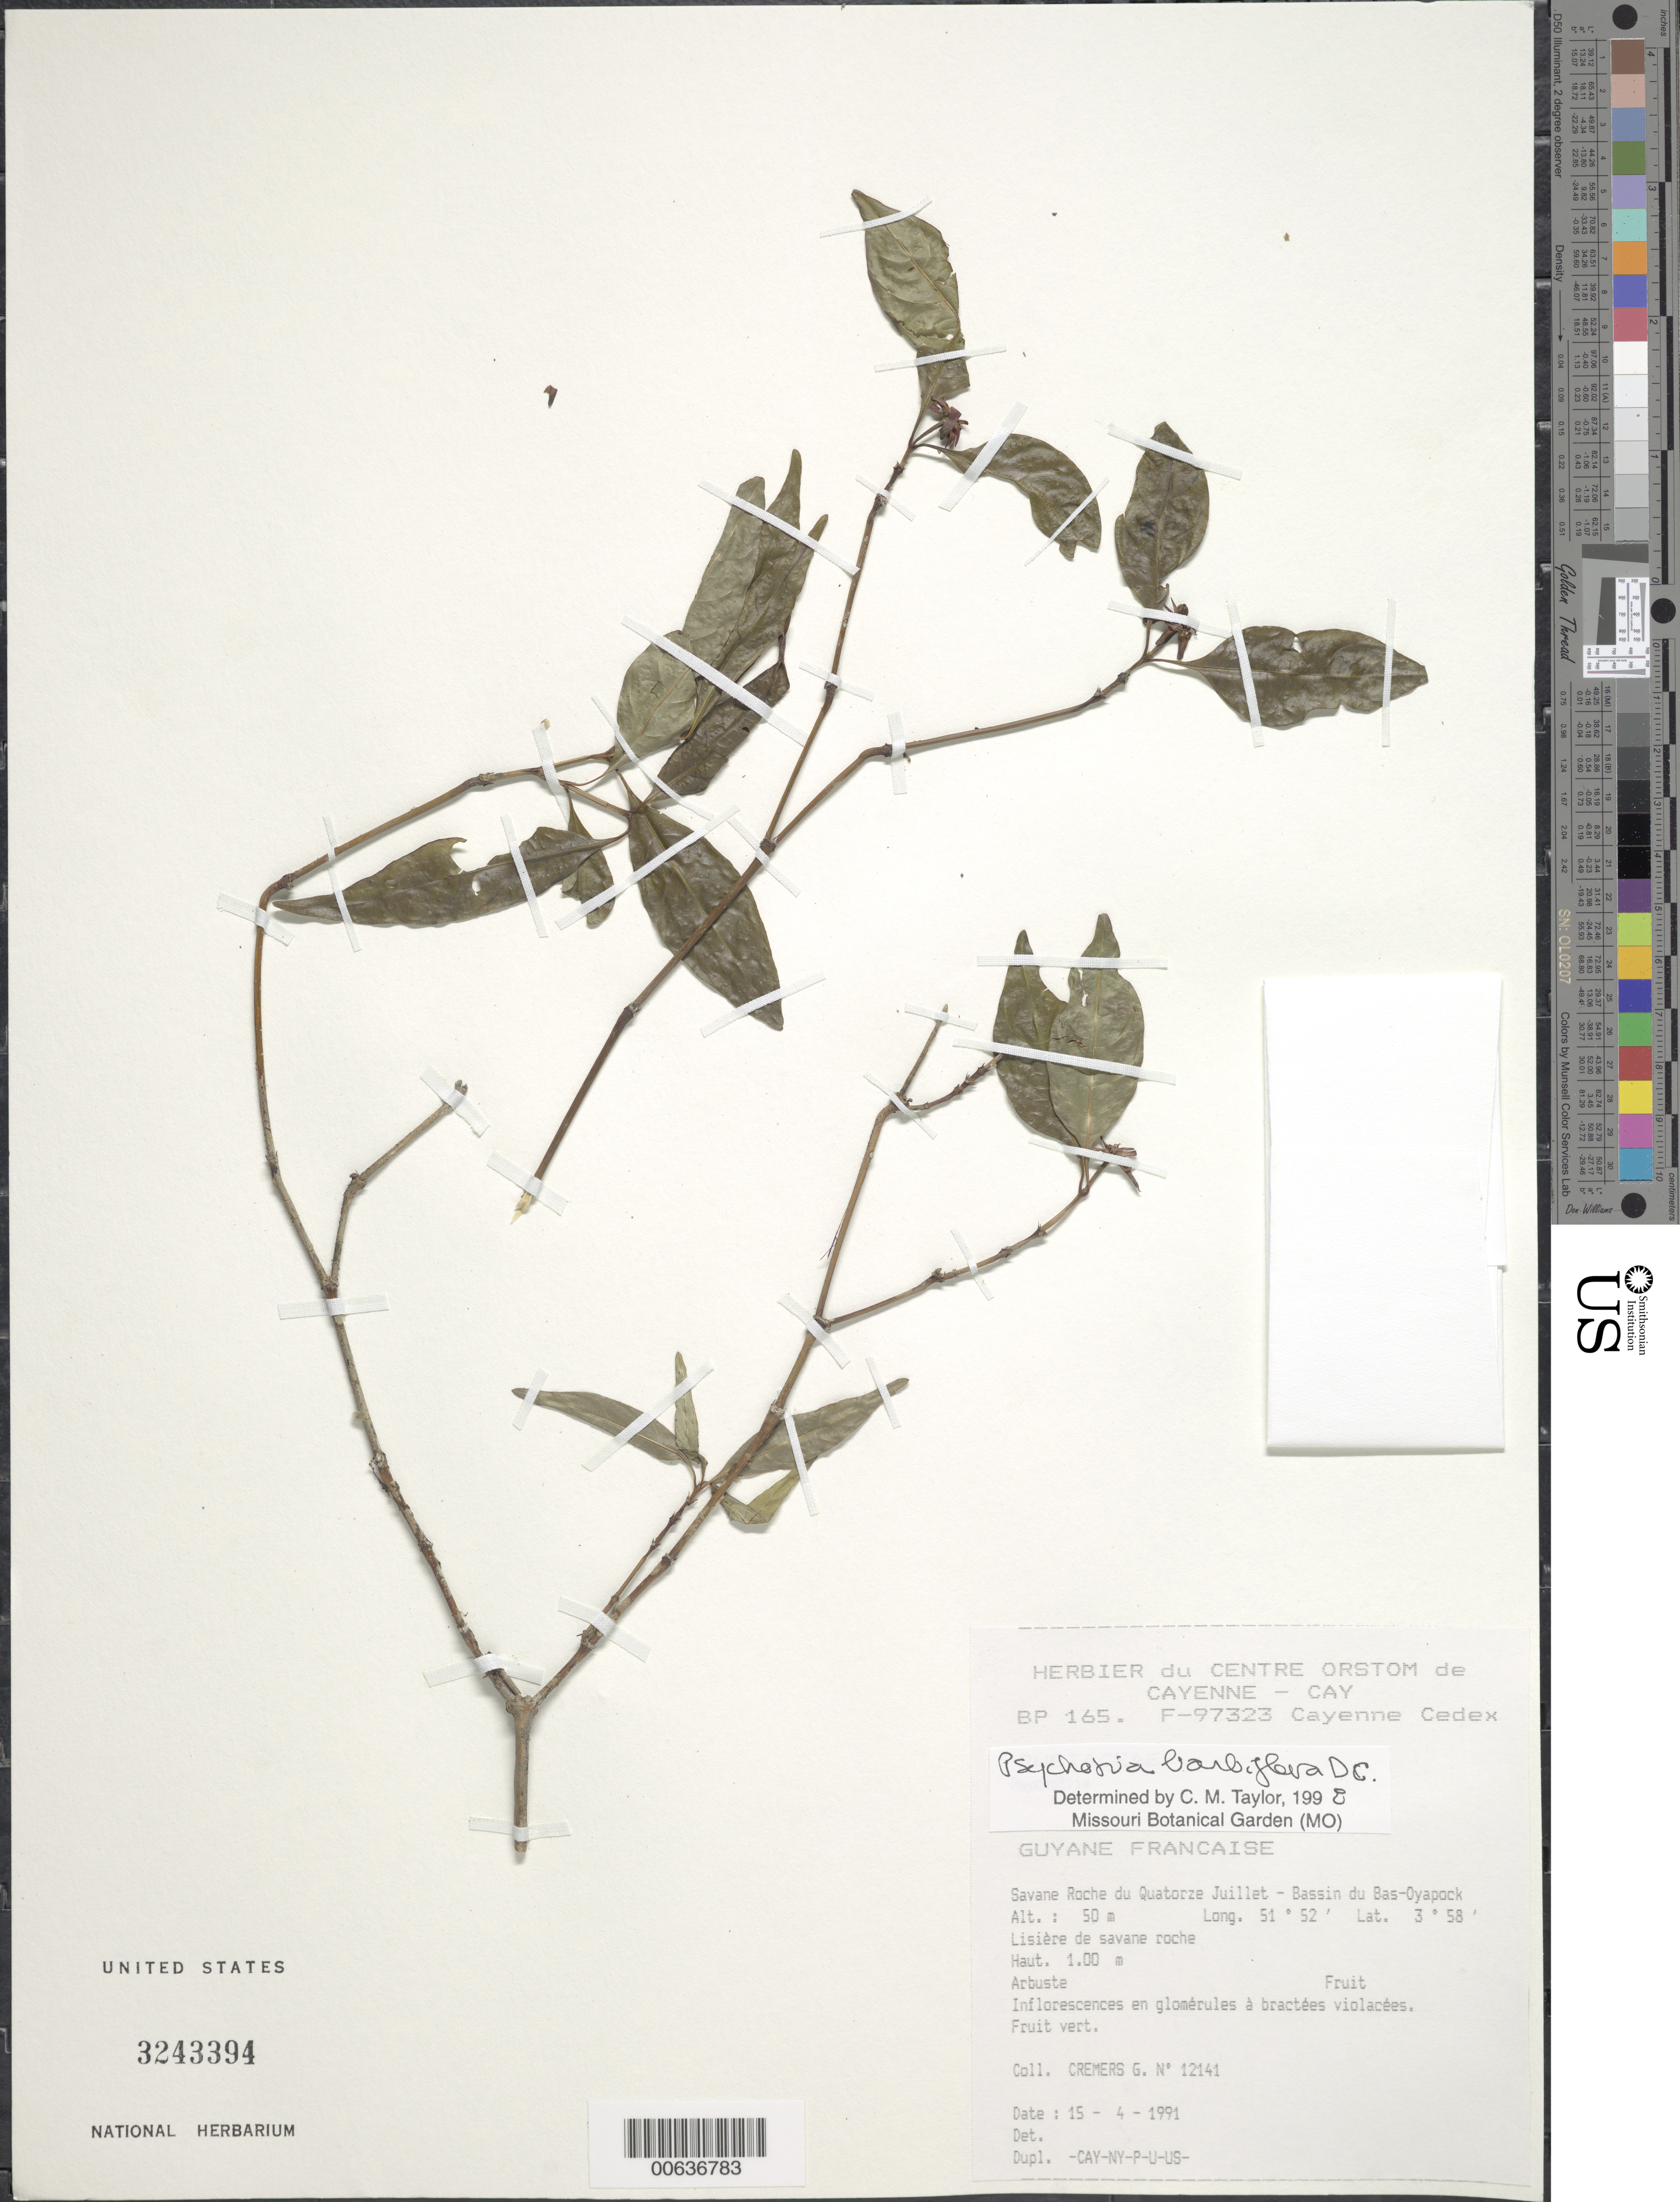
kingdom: Plantae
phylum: Tracheophyta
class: Magnoliopsida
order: Gentianales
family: Rubiaceae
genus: Palicourea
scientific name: Palicourea hoffmannseggiana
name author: (Roem. & Schult.) Borhidi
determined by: Kirkbride, J. H., Jr.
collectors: G. Cremers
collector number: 12141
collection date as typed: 15-Apr-91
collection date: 1991-04-15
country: French Guiana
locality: Savane Roche du Quatorze Juillet, Bassin du Bas-Oyapock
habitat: Lisiere de savane roche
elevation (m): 50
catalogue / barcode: US 3243394